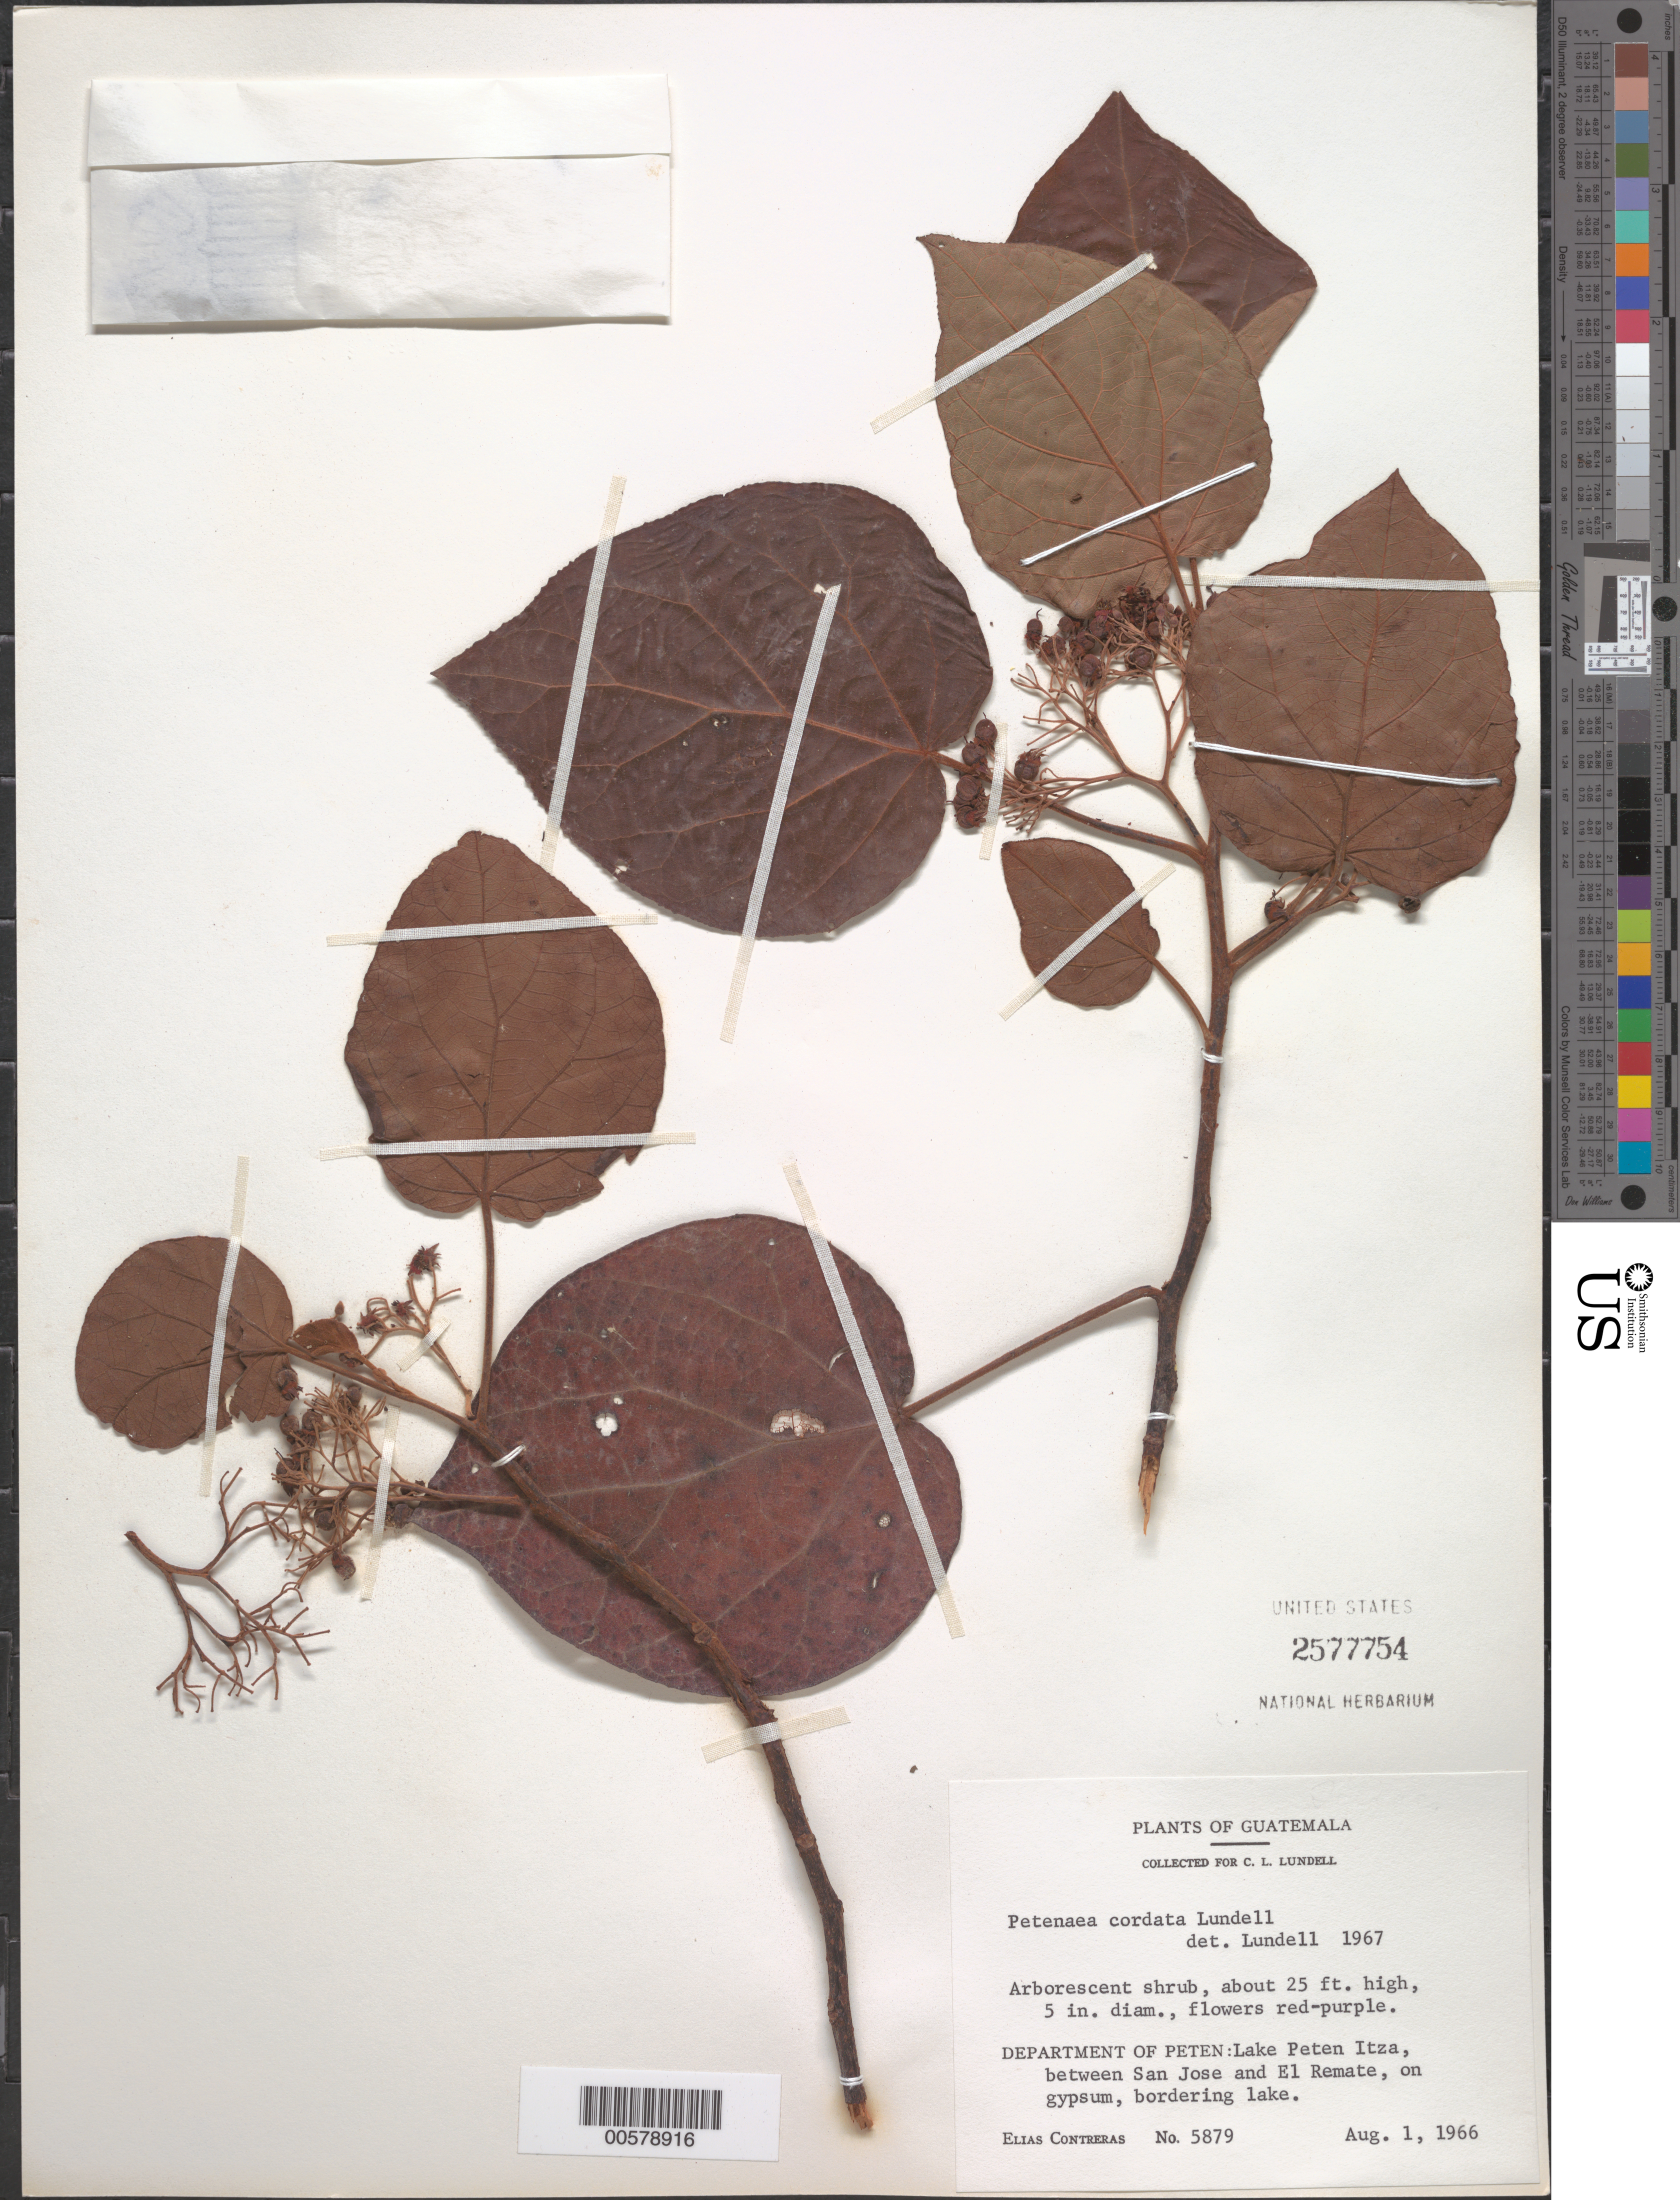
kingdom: Plantae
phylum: Tracheophyta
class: Magnoliopsida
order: Huerteales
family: Petenaeaceae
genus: Petenaea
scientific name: Petenaea cordata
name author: Lundell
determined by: Lundell, --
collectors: E. Contreras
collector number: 5879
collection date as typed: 01 Aug 1966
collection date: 1966-08-01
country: Guatemala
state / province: El Petén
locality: Lake Petèn-Itza, between San Jose and El Remate, on gypsum, bordering lake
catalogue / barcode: US 2577754